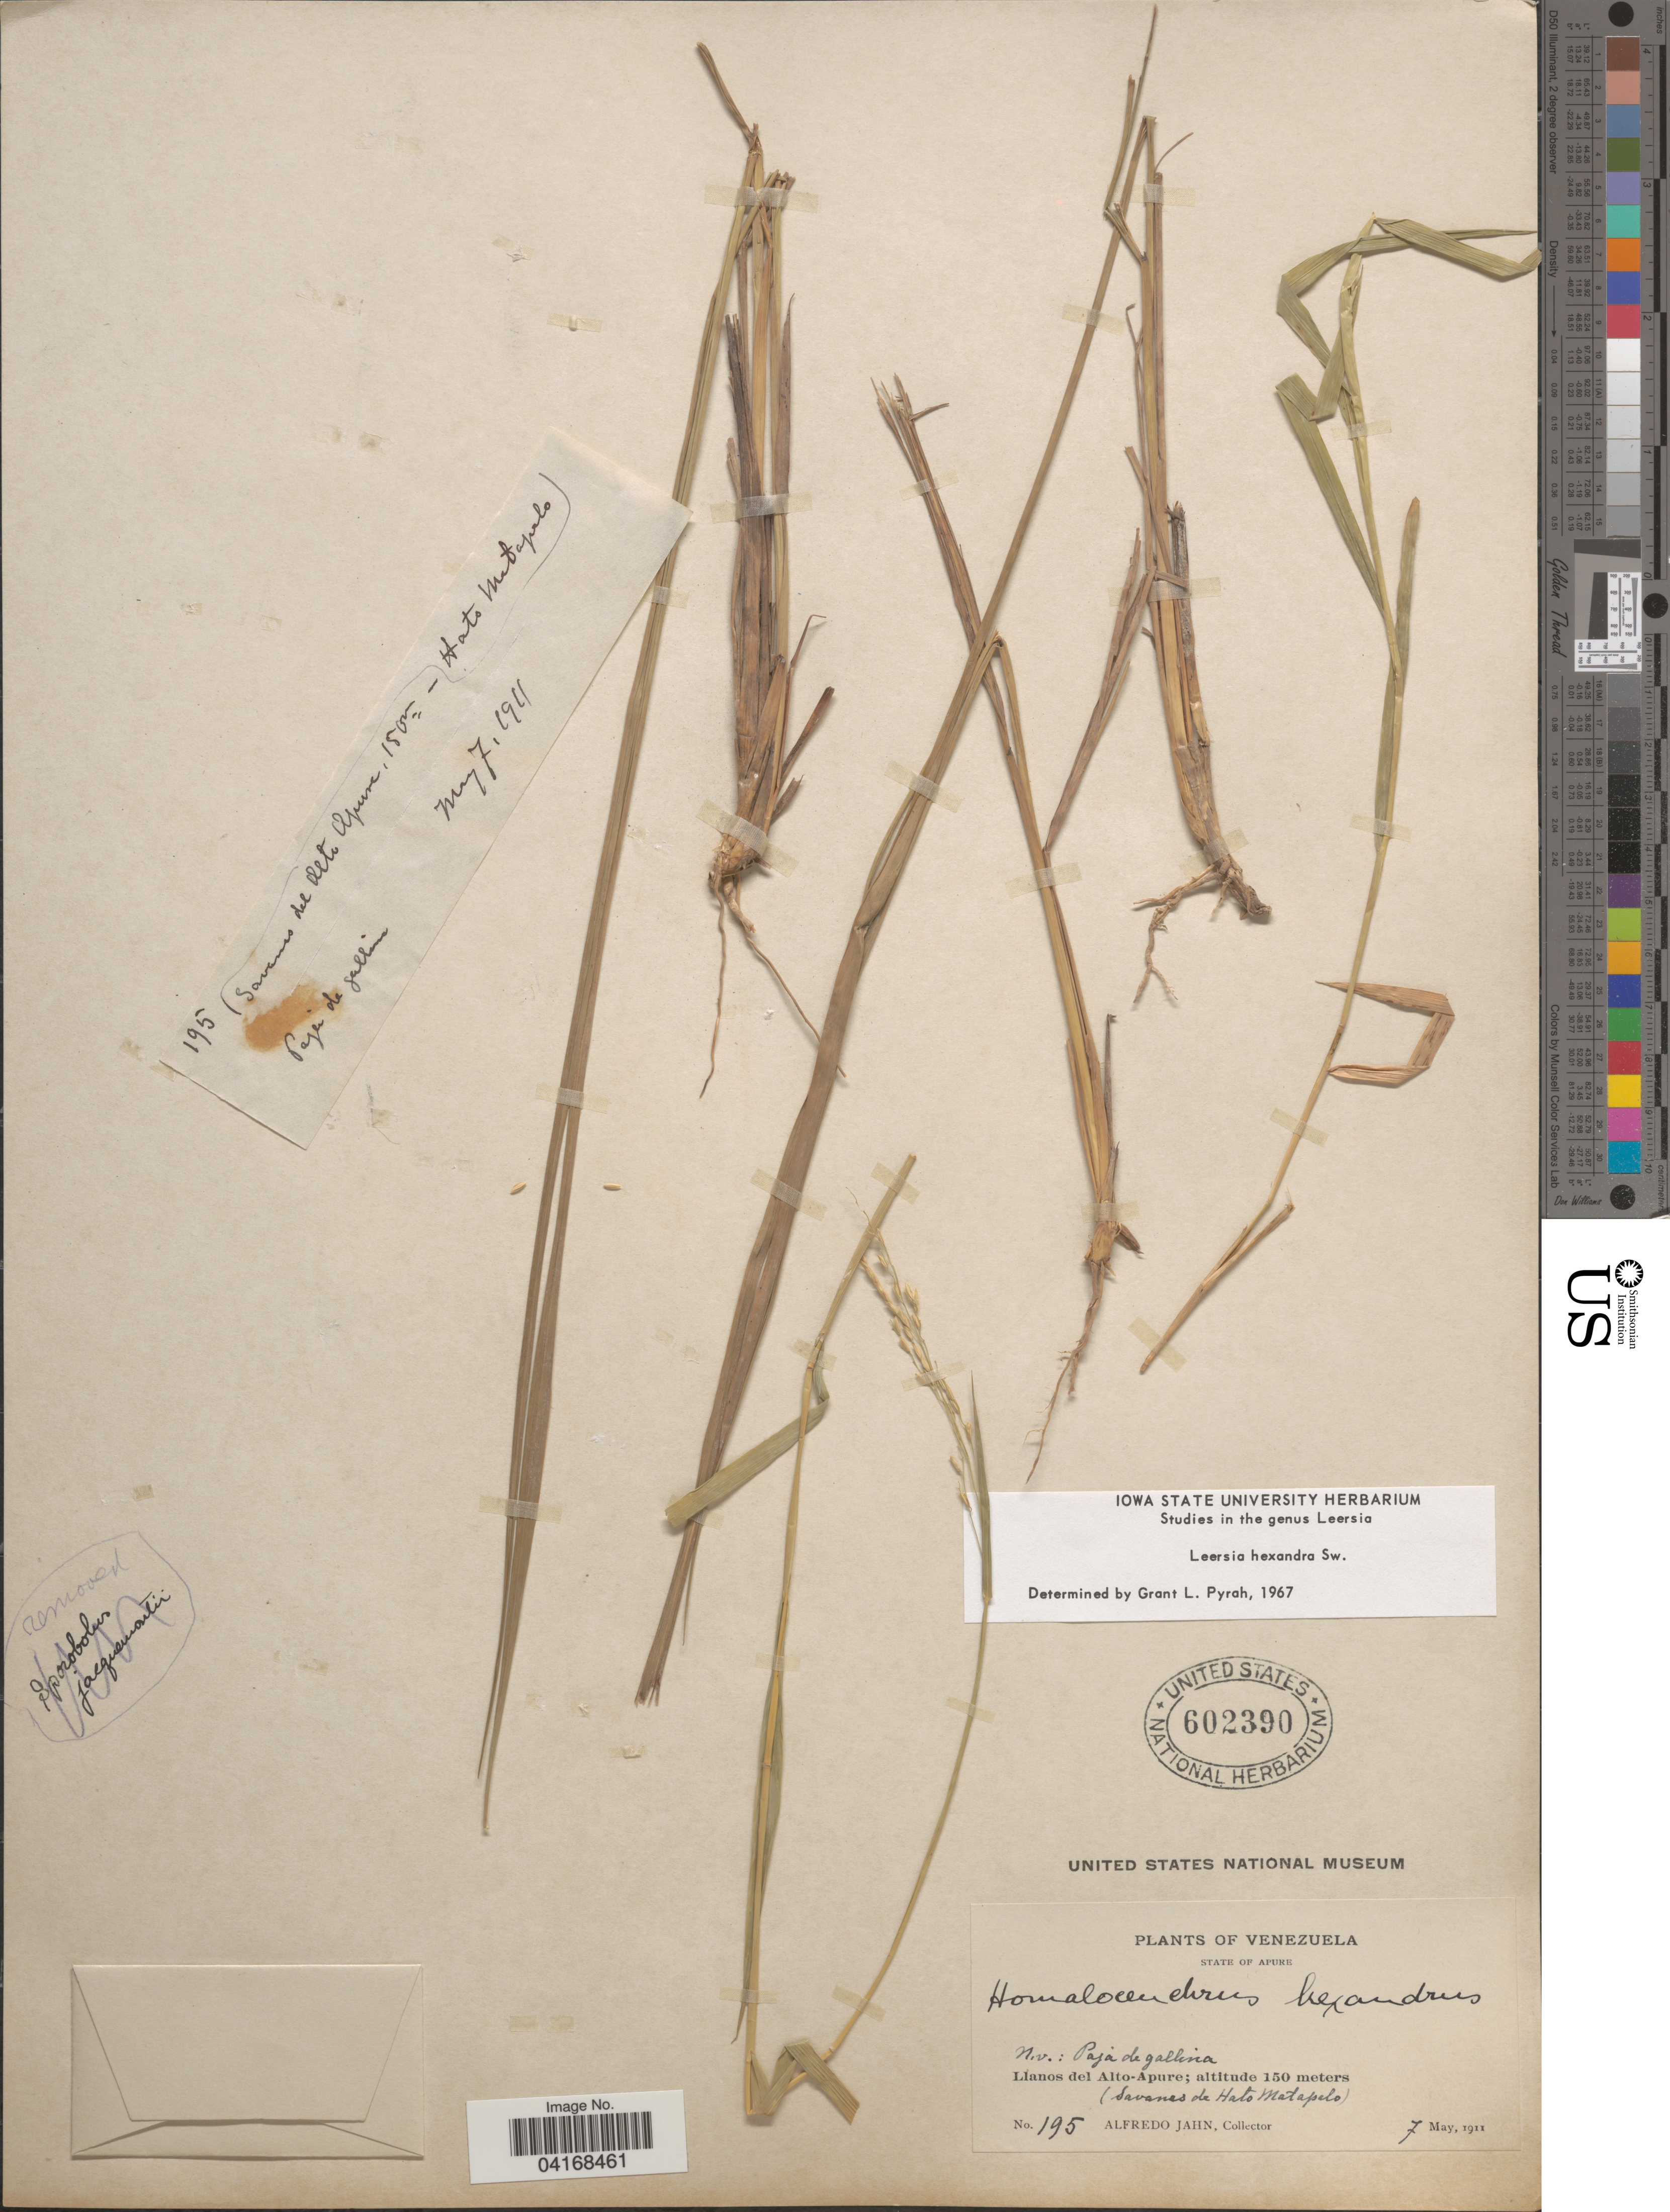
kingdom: Plantae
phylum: Tracheophyta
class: Liliopsida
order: Poales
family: Poaceae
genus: Leersia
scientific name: Leersia hexandra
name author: Sw.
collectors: A. Jahn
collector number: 195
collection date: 1911-05-07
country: Venezuela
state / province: Apure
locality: N.v.: Paja de gallina. Llanos del Alto-Apure. (Savanes de Hato Matapelo).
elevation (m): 150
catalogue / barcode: US 602390